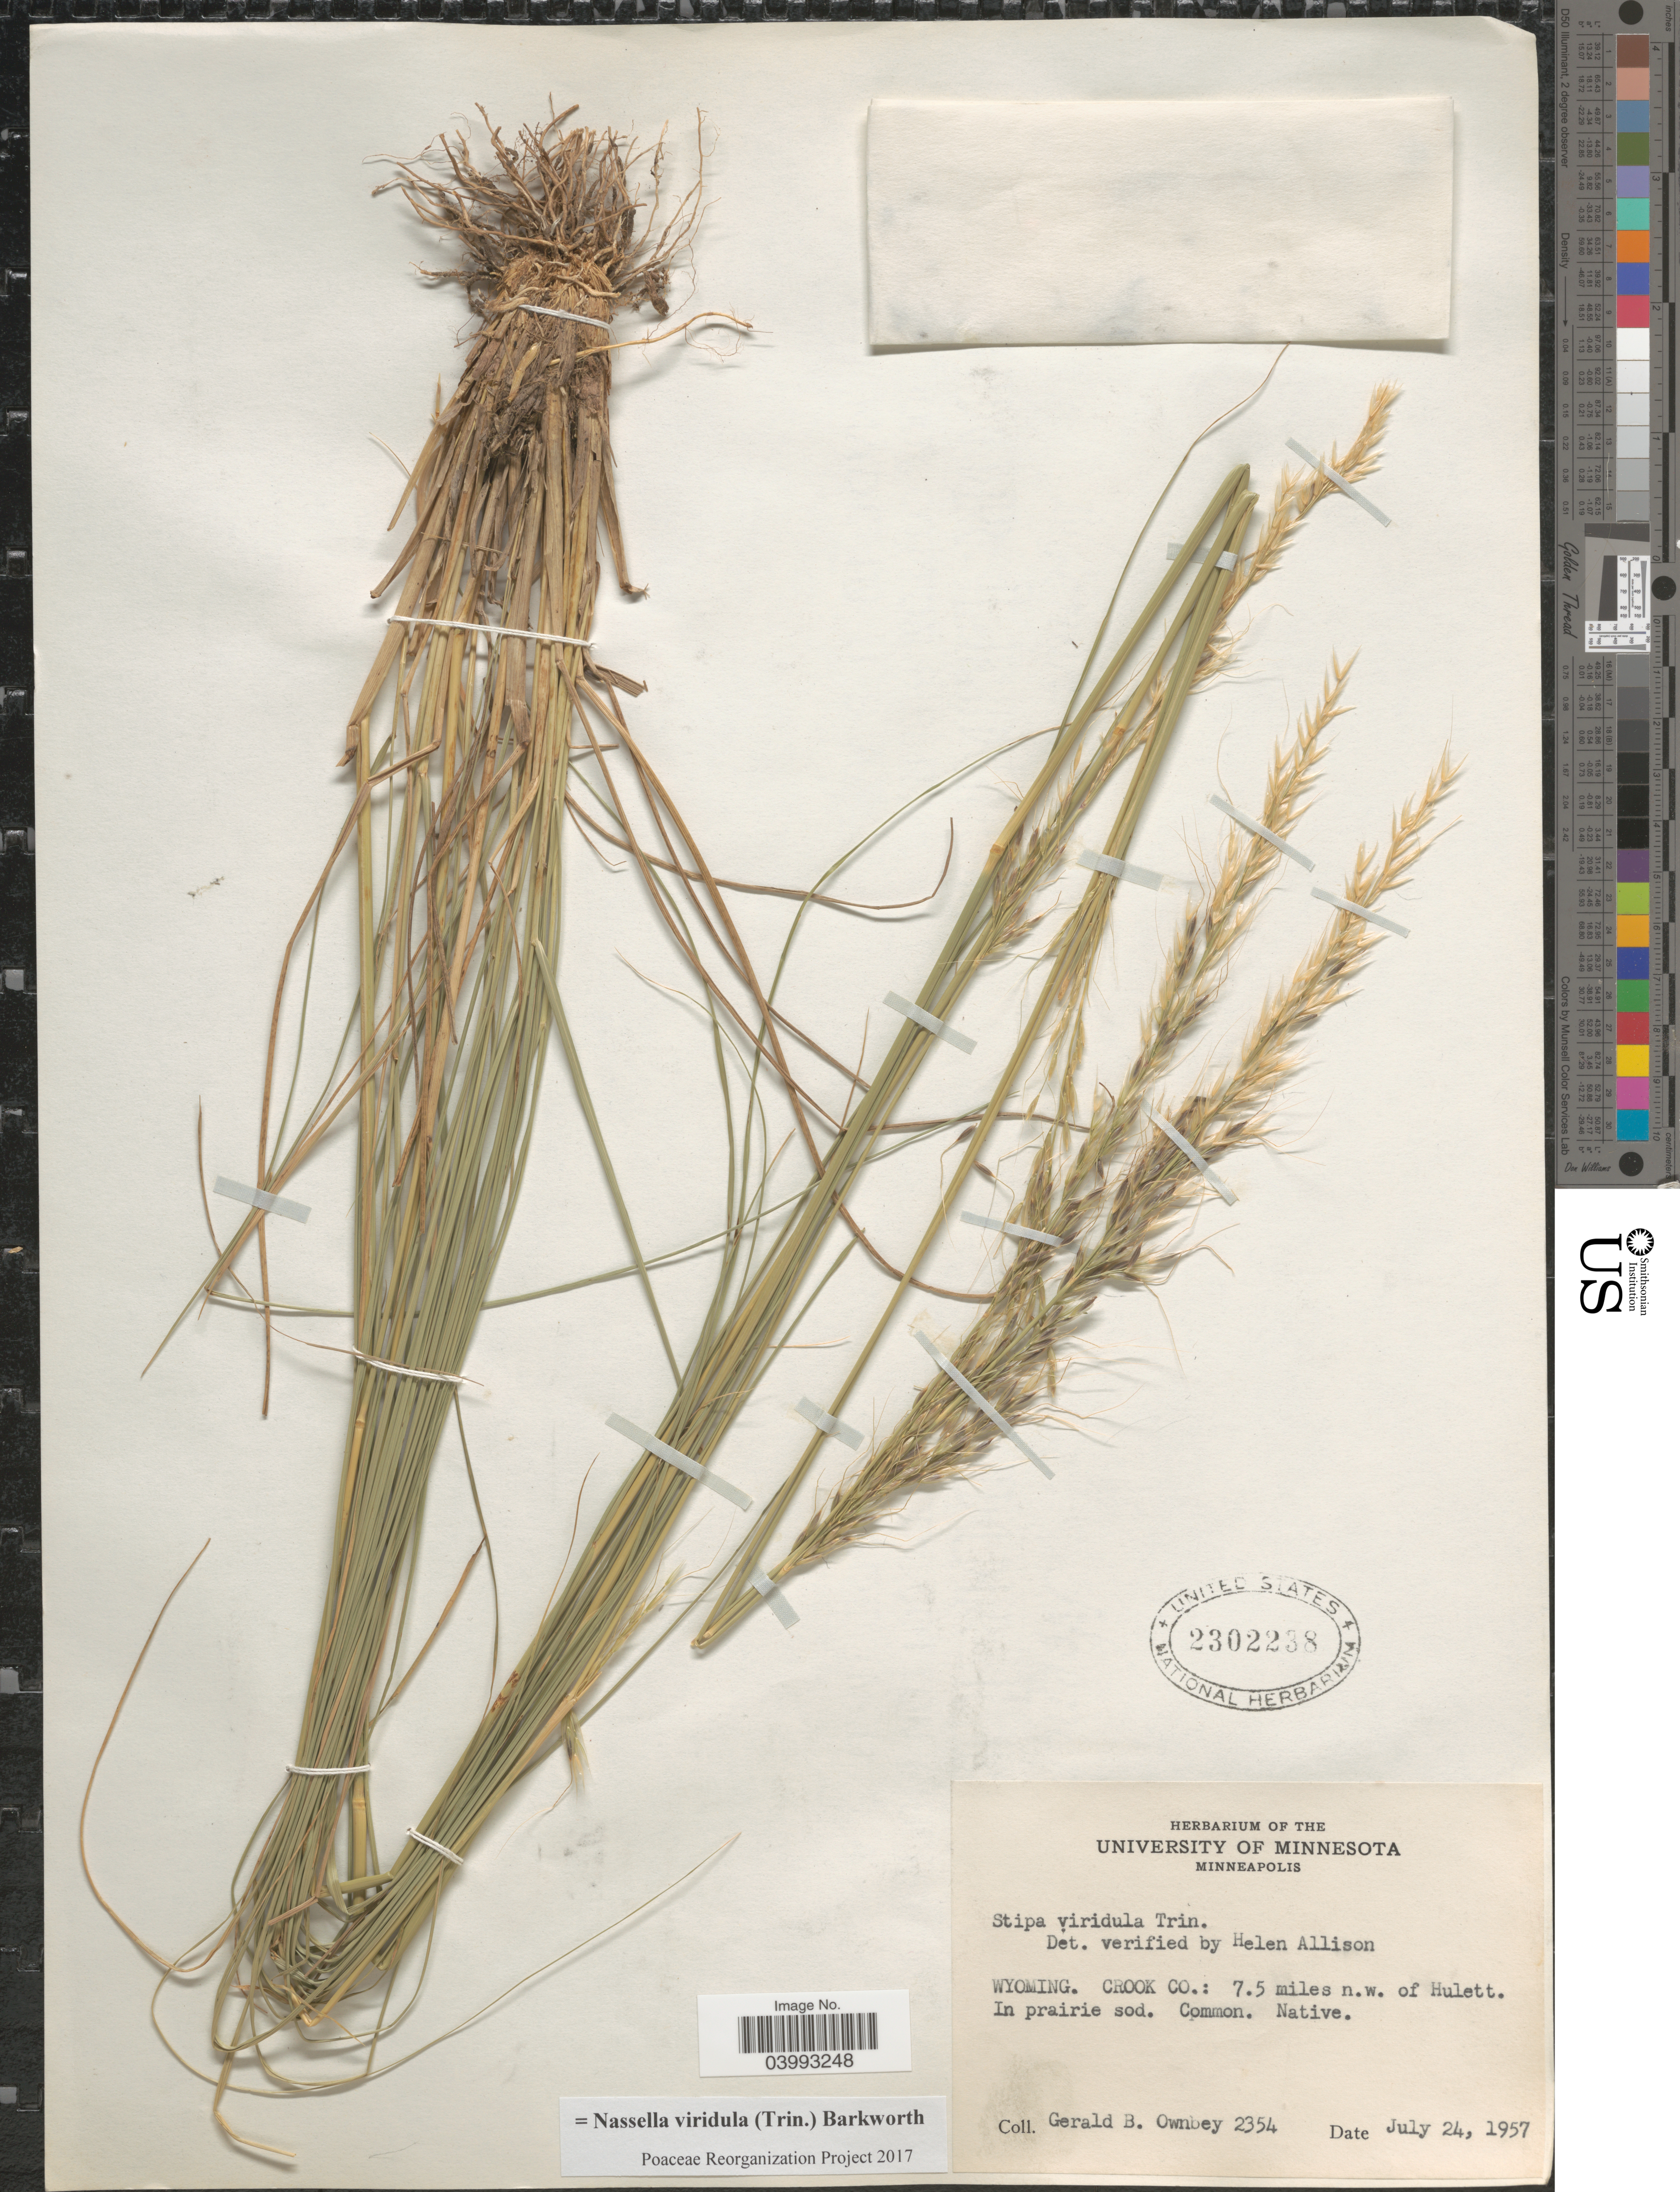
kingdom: Plantae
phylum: Tracheophyta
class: Liliopsida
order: Poales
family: Poaceae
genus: Nassella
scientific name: Nassella viridula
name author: (Trin.) Barkworth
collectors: G. B. Ownbey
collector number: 2354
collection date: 1957-07-24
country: United States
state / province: Wyoming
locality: Crook Co.: 7.5 miles n.w. of Hulett.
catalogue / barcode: US 2302238